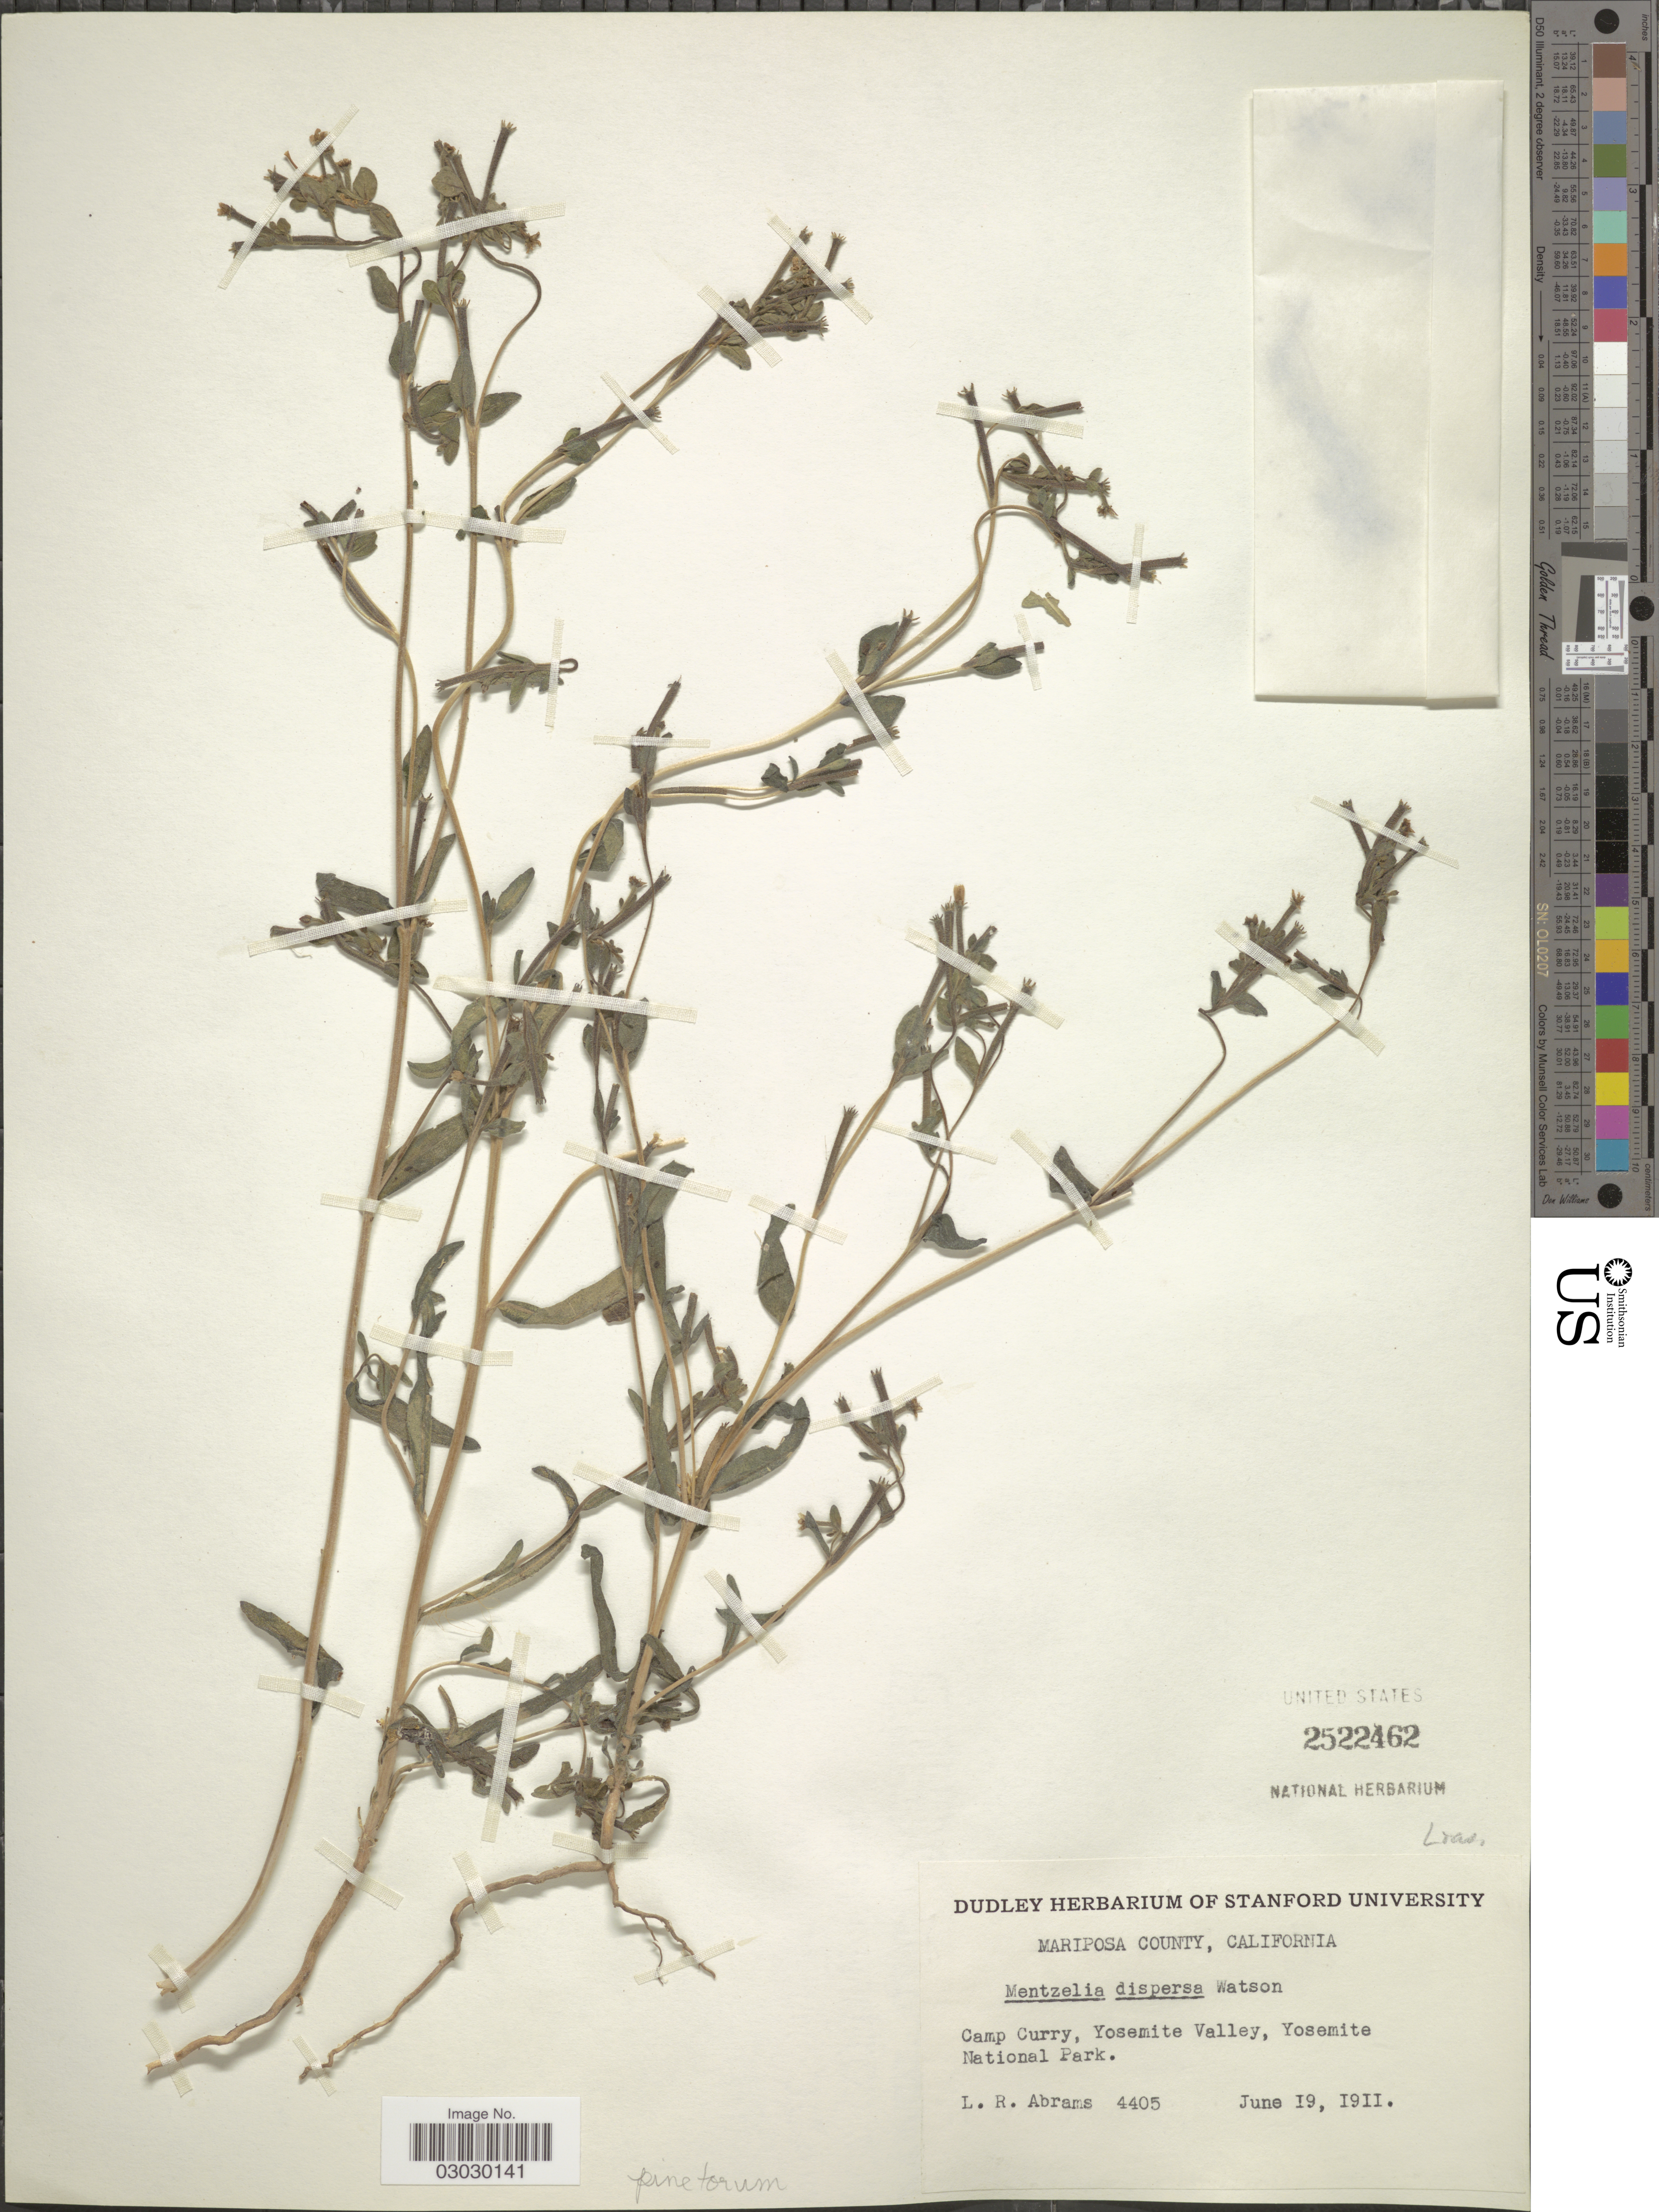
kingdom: Plantae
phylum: Tracheophyta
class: Magnoliopsida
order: Cornales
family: Loasaceae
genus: Mentzelia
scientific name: Mentzelia pinetorum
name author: A. Heller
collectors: L. Abrams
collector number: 4405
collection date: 1911-06-19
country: United States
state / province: California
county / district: Mariposa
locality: Mariposa County. Camp Curry, Yosemite Valley, Yosemite National Park.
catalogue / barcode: US 2522462